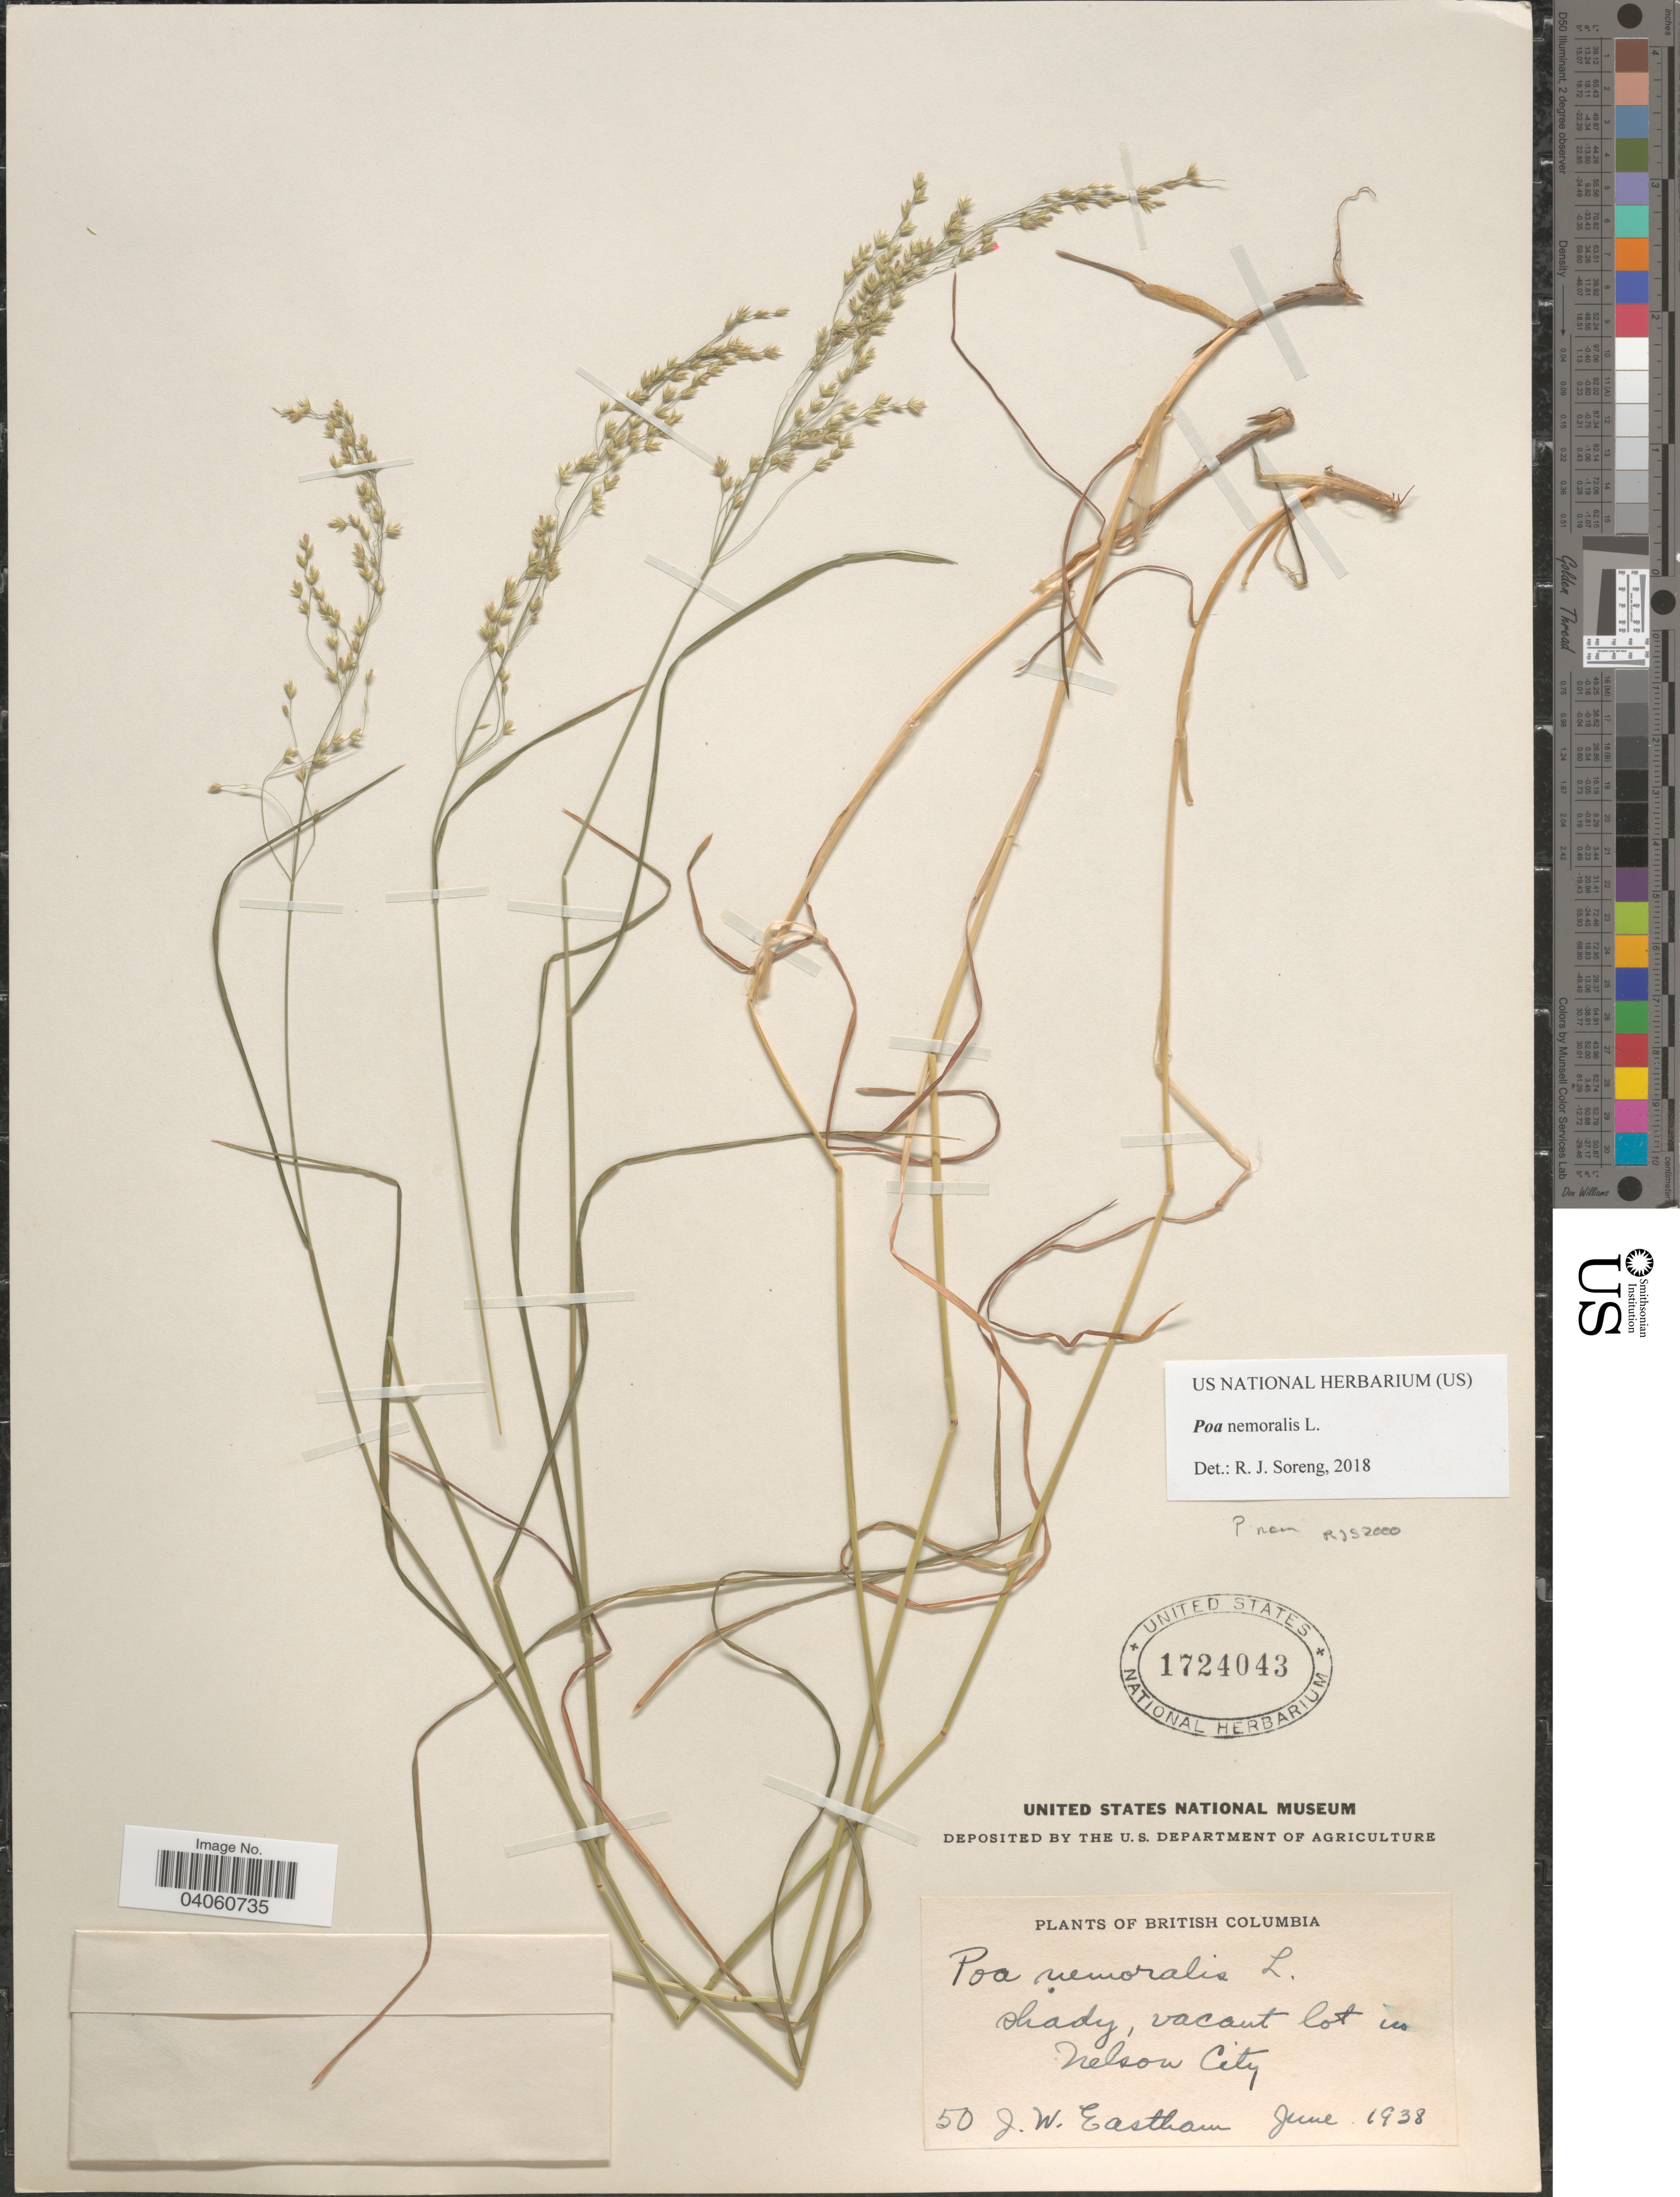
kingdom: Plantae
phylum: Tracheophyta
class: Liliopsida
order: Poales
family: Poaceae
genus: Poa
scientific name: Poa nemoralis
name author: L.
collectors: J. Eastham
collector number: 50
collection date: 1938-06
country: Canada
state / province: British Columbia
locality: Vacant lot in Nelson City.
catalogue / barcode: US 1724043